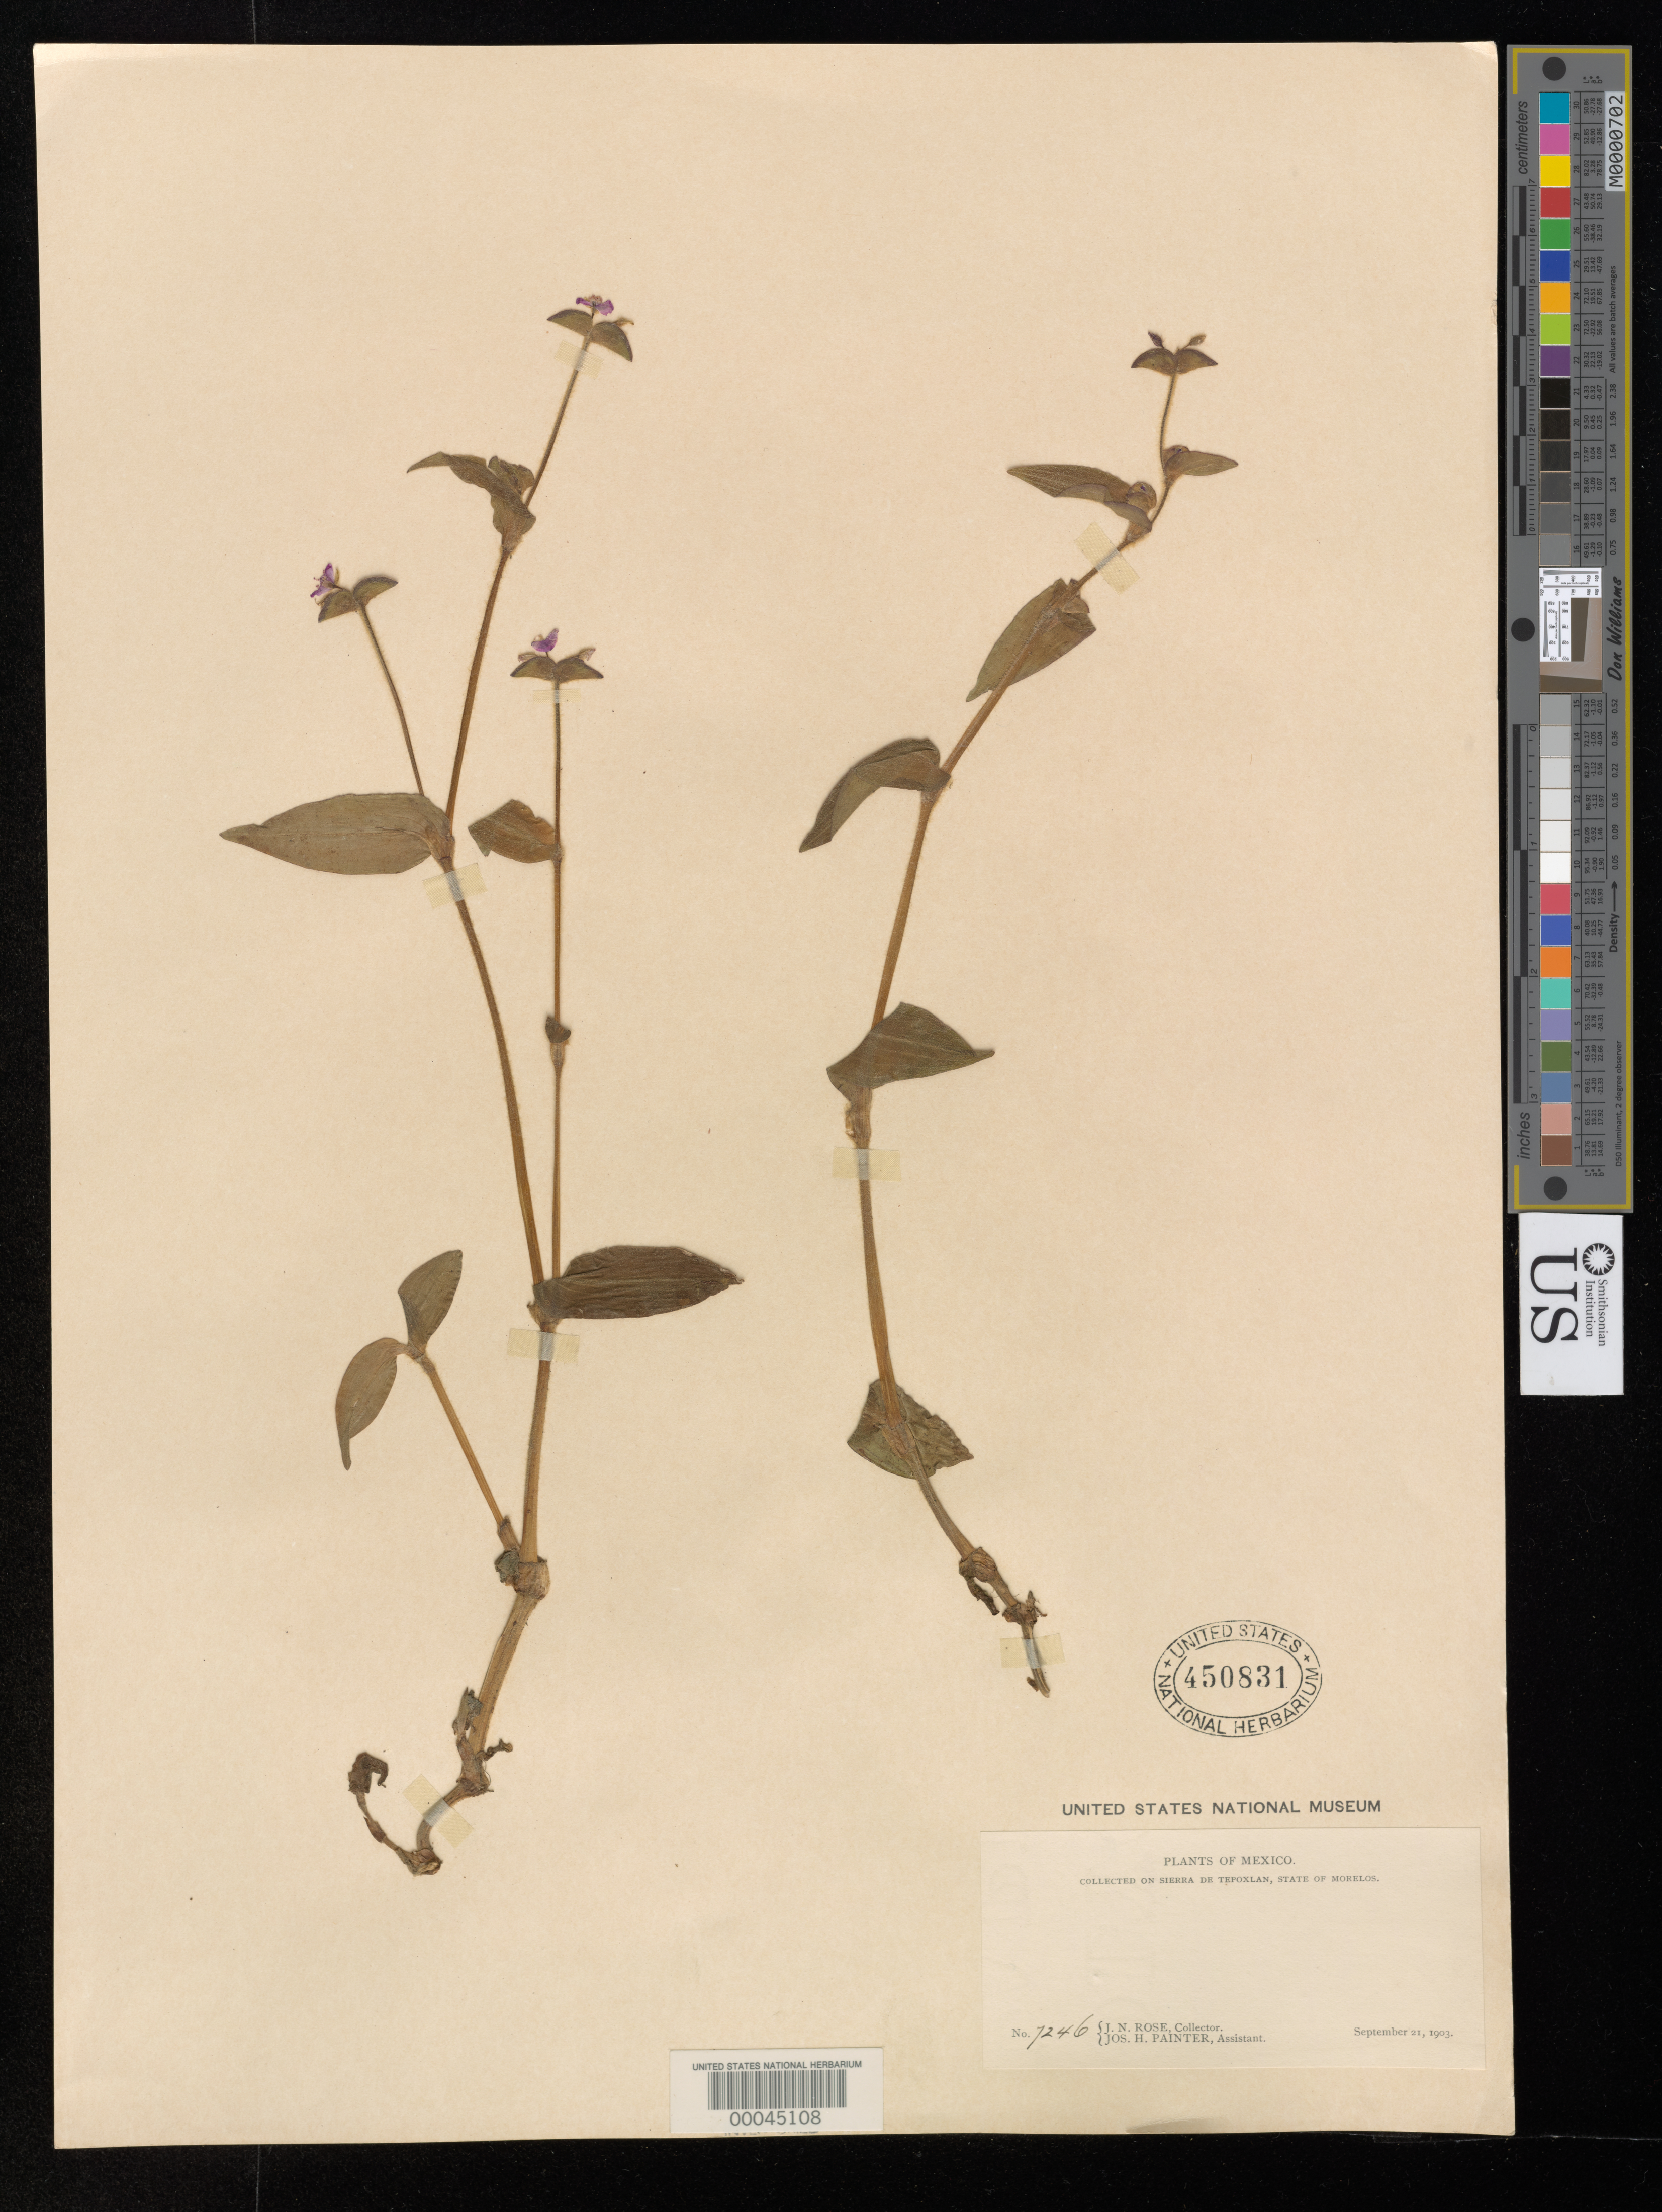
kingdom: Plantae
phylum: Tracheophyta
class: Liliopsida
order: Commelinales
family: Commelinaceae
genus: Tradescantia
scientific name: Tradescantia commelinoides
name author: Schult. & Schult. f.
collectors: J. N. Rose & J. H. Painter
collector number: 7246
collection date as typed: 21 Sep 1903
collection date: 1903-09-21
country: Mexico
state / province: Morelos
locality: Sierra de tepoxlan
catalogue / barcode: US 450831